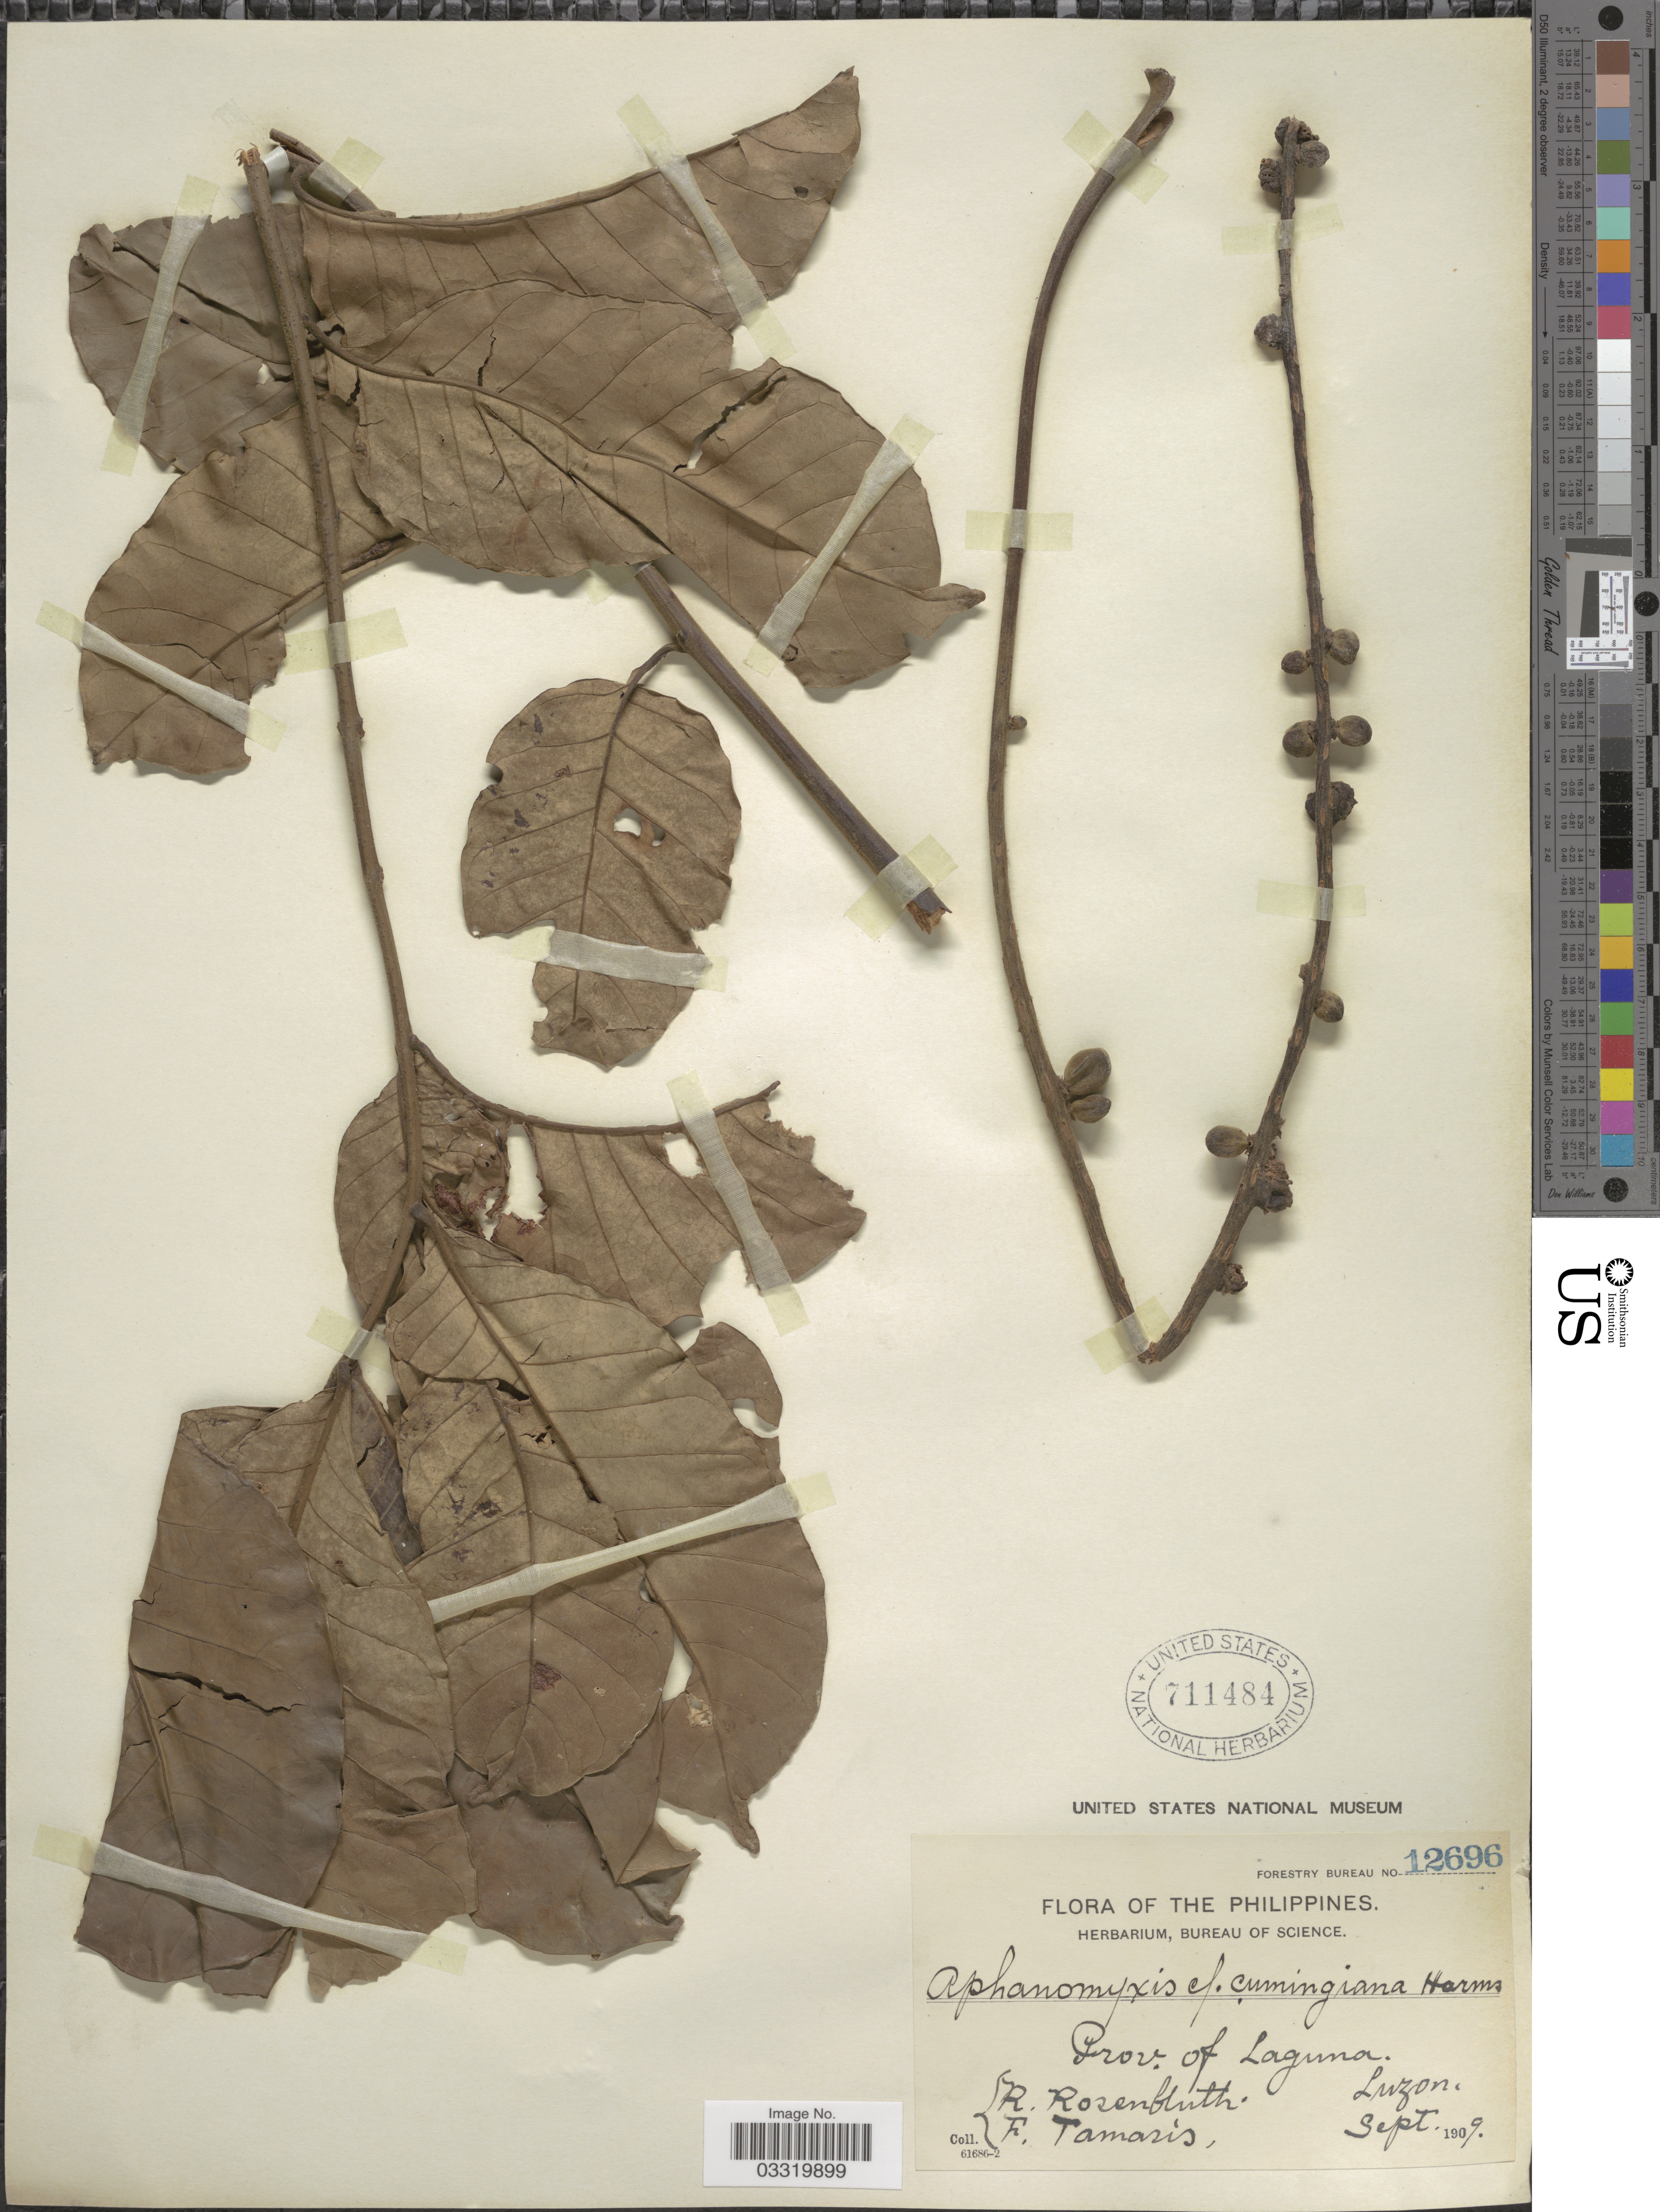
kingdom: Plantae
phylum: Tracheophyta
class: Magnoliopsida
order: Sapindales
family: Meliaceae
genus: Aphanamixis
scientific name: Aphanamixis polystachya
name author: (Wall.) R. Parker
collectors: R. Rosenbluth & F. Tamesis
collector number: Forestry Bureau 12696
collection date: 1909-09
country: Philippines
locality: Prov. of Laguna, Luzon.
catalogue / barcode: US 711484